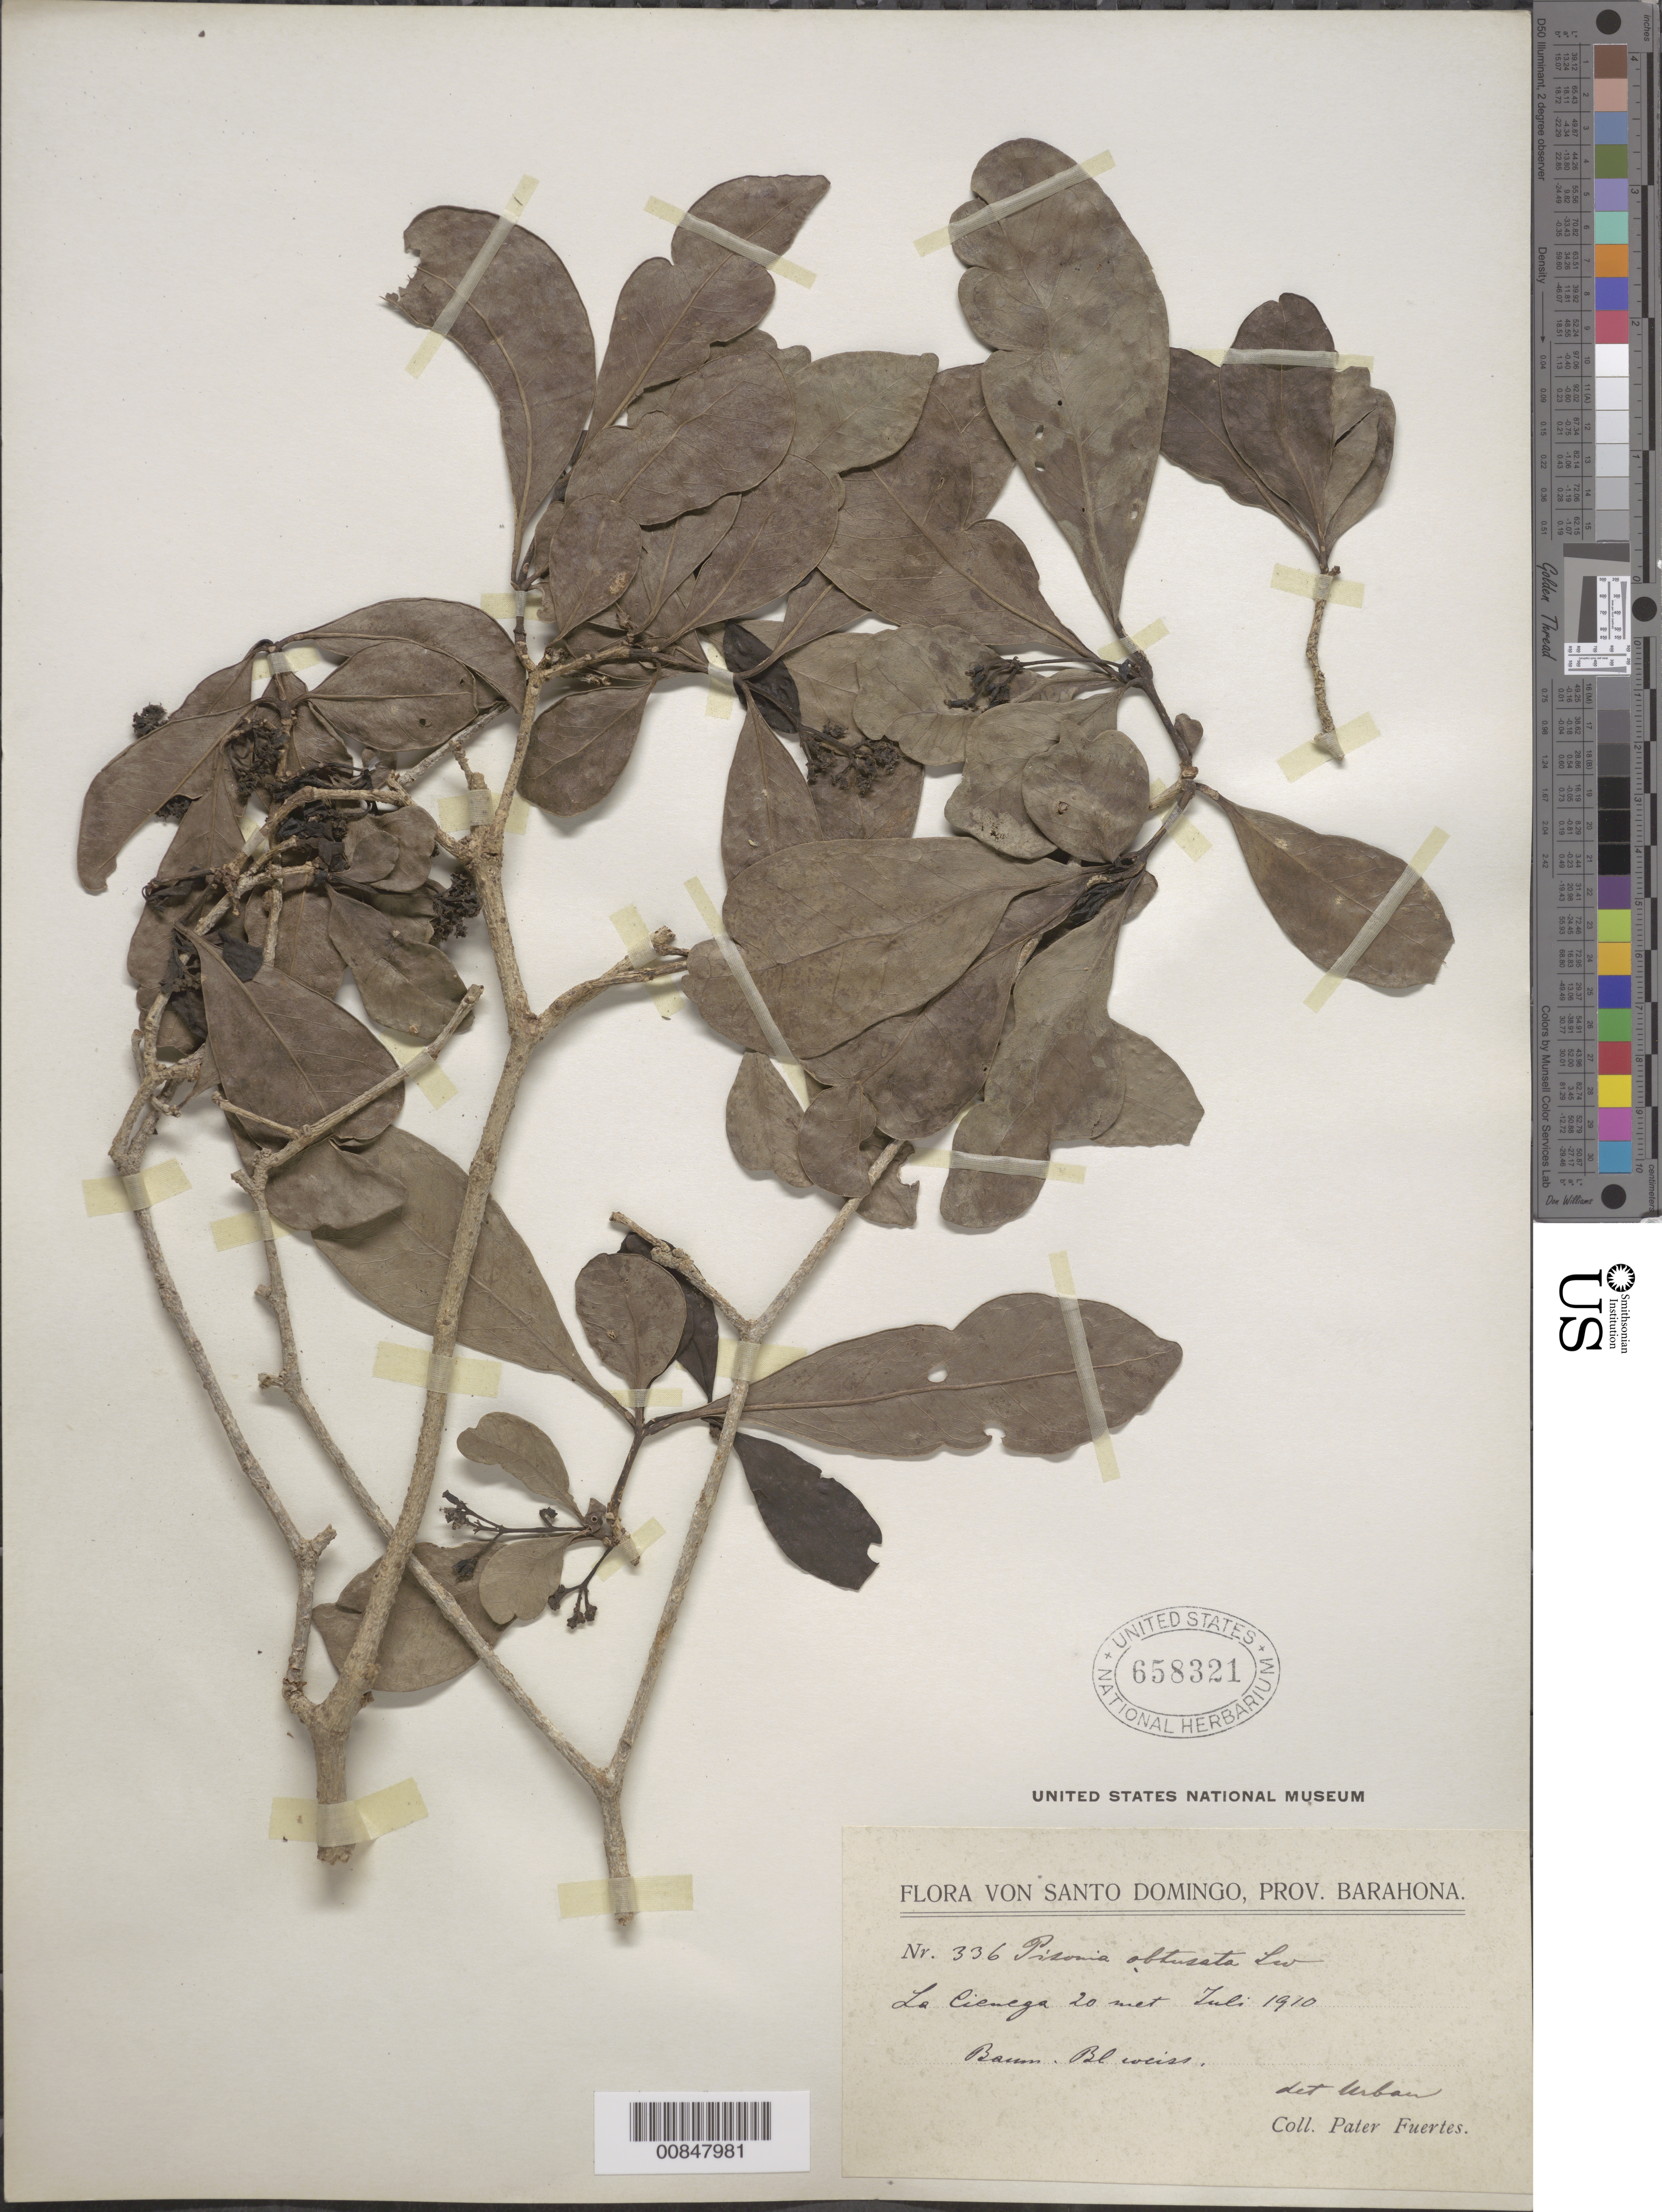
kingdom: Plantae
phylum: Tracheophyta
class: Magnoliopsida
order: Caryophyllales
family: Nyctaginaceae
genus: Guapira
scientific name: Guapira fragrans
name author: (Dum. Cours.) Little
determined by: Strong, Mark T., (BOT), Smithsonian Institution - National Museum of Natural History (UNITED STATES)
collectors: M. D. Fuertes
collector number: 336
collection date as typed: Jul 1910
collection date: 1910-07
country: Dominican Republic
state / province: Barahona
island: Hispaniola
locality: La Ciénaga.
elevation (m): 20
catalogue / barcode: US 658321